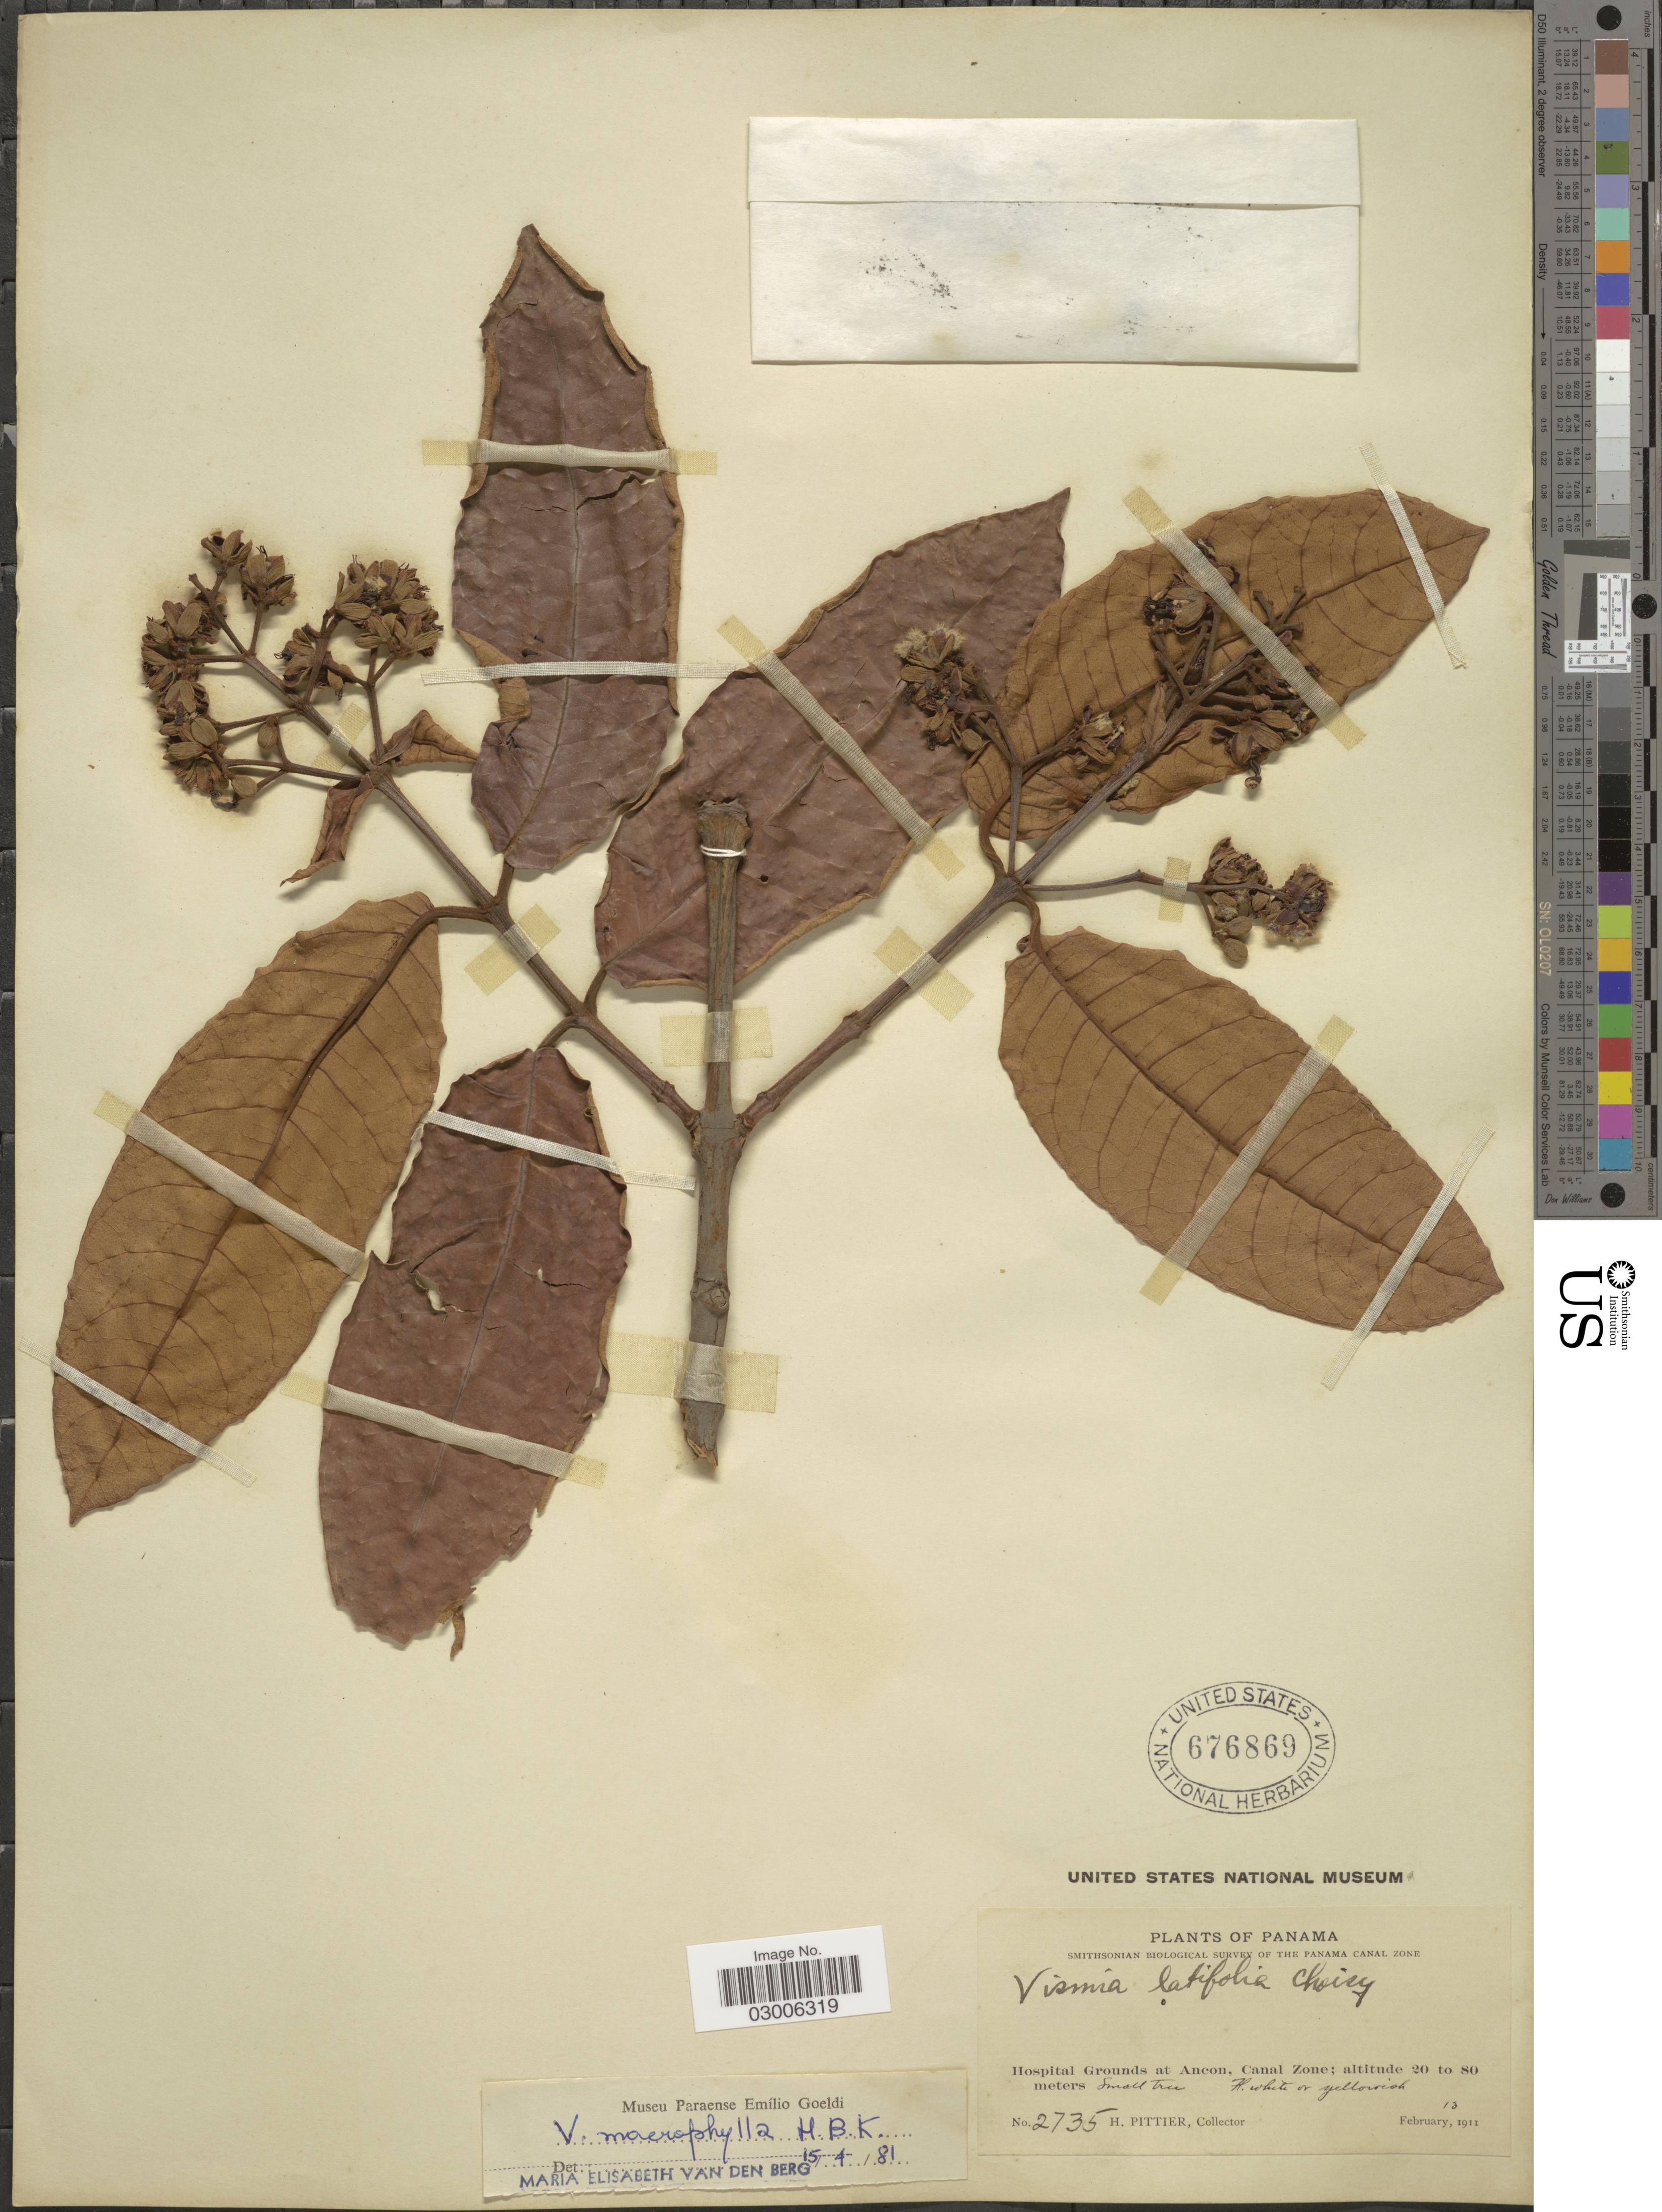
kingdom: Plantae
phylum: Tracheophyta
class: Magnoliopsida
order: Malpighiales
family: Hypericaceae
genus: Vismia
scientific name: Vismia macrophylla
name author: Kunth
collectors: H. F. Pittier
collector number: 2735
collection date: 1911-02-13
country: Panama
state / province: Colón / Panamá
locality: Hospital Grounds at Ancon, Canal Zone.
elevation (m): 20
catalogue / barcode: US 676869